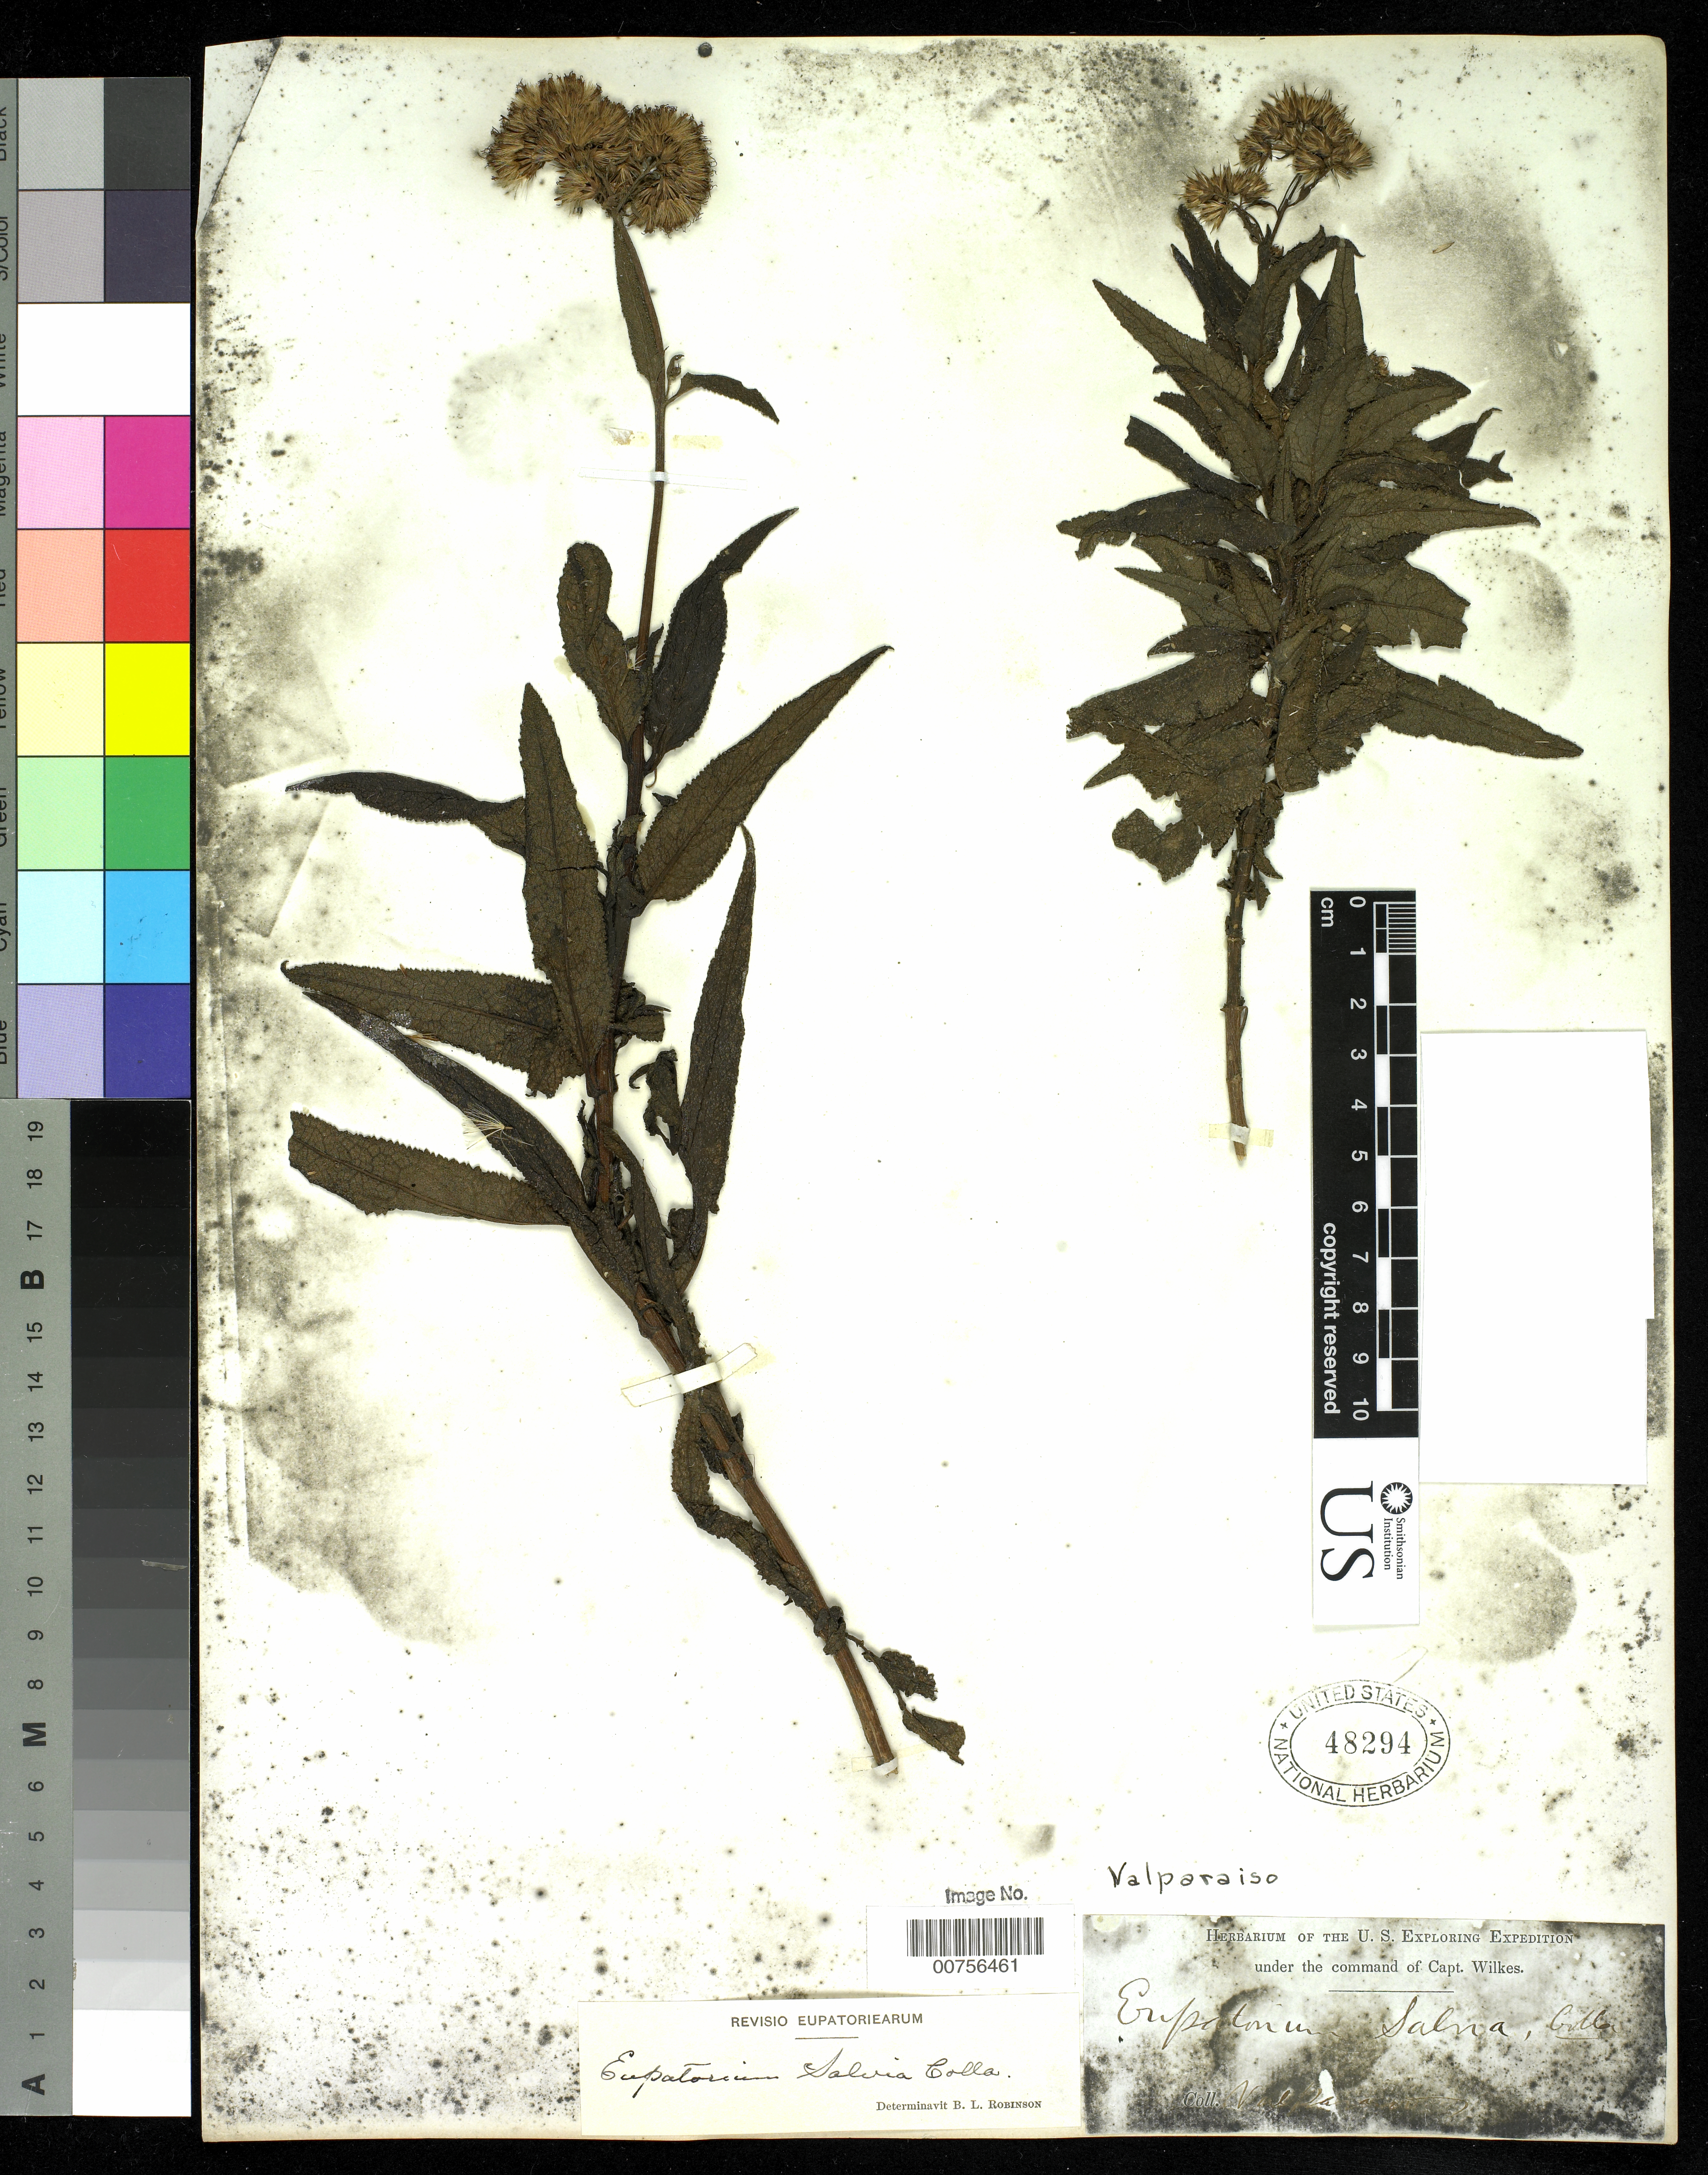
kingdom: Plantae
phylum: Tracheophyta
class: Magnoliopsida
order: Asterales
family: Asteraceae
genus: Aristeguietia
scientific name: Aristeguietia salvia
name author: (Colla) R.M. King & H. Rob.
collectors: Wilkes Explor. Exped.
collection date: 1838/1842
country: Chile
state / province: Valparaíso (V)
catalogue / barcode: US 48294